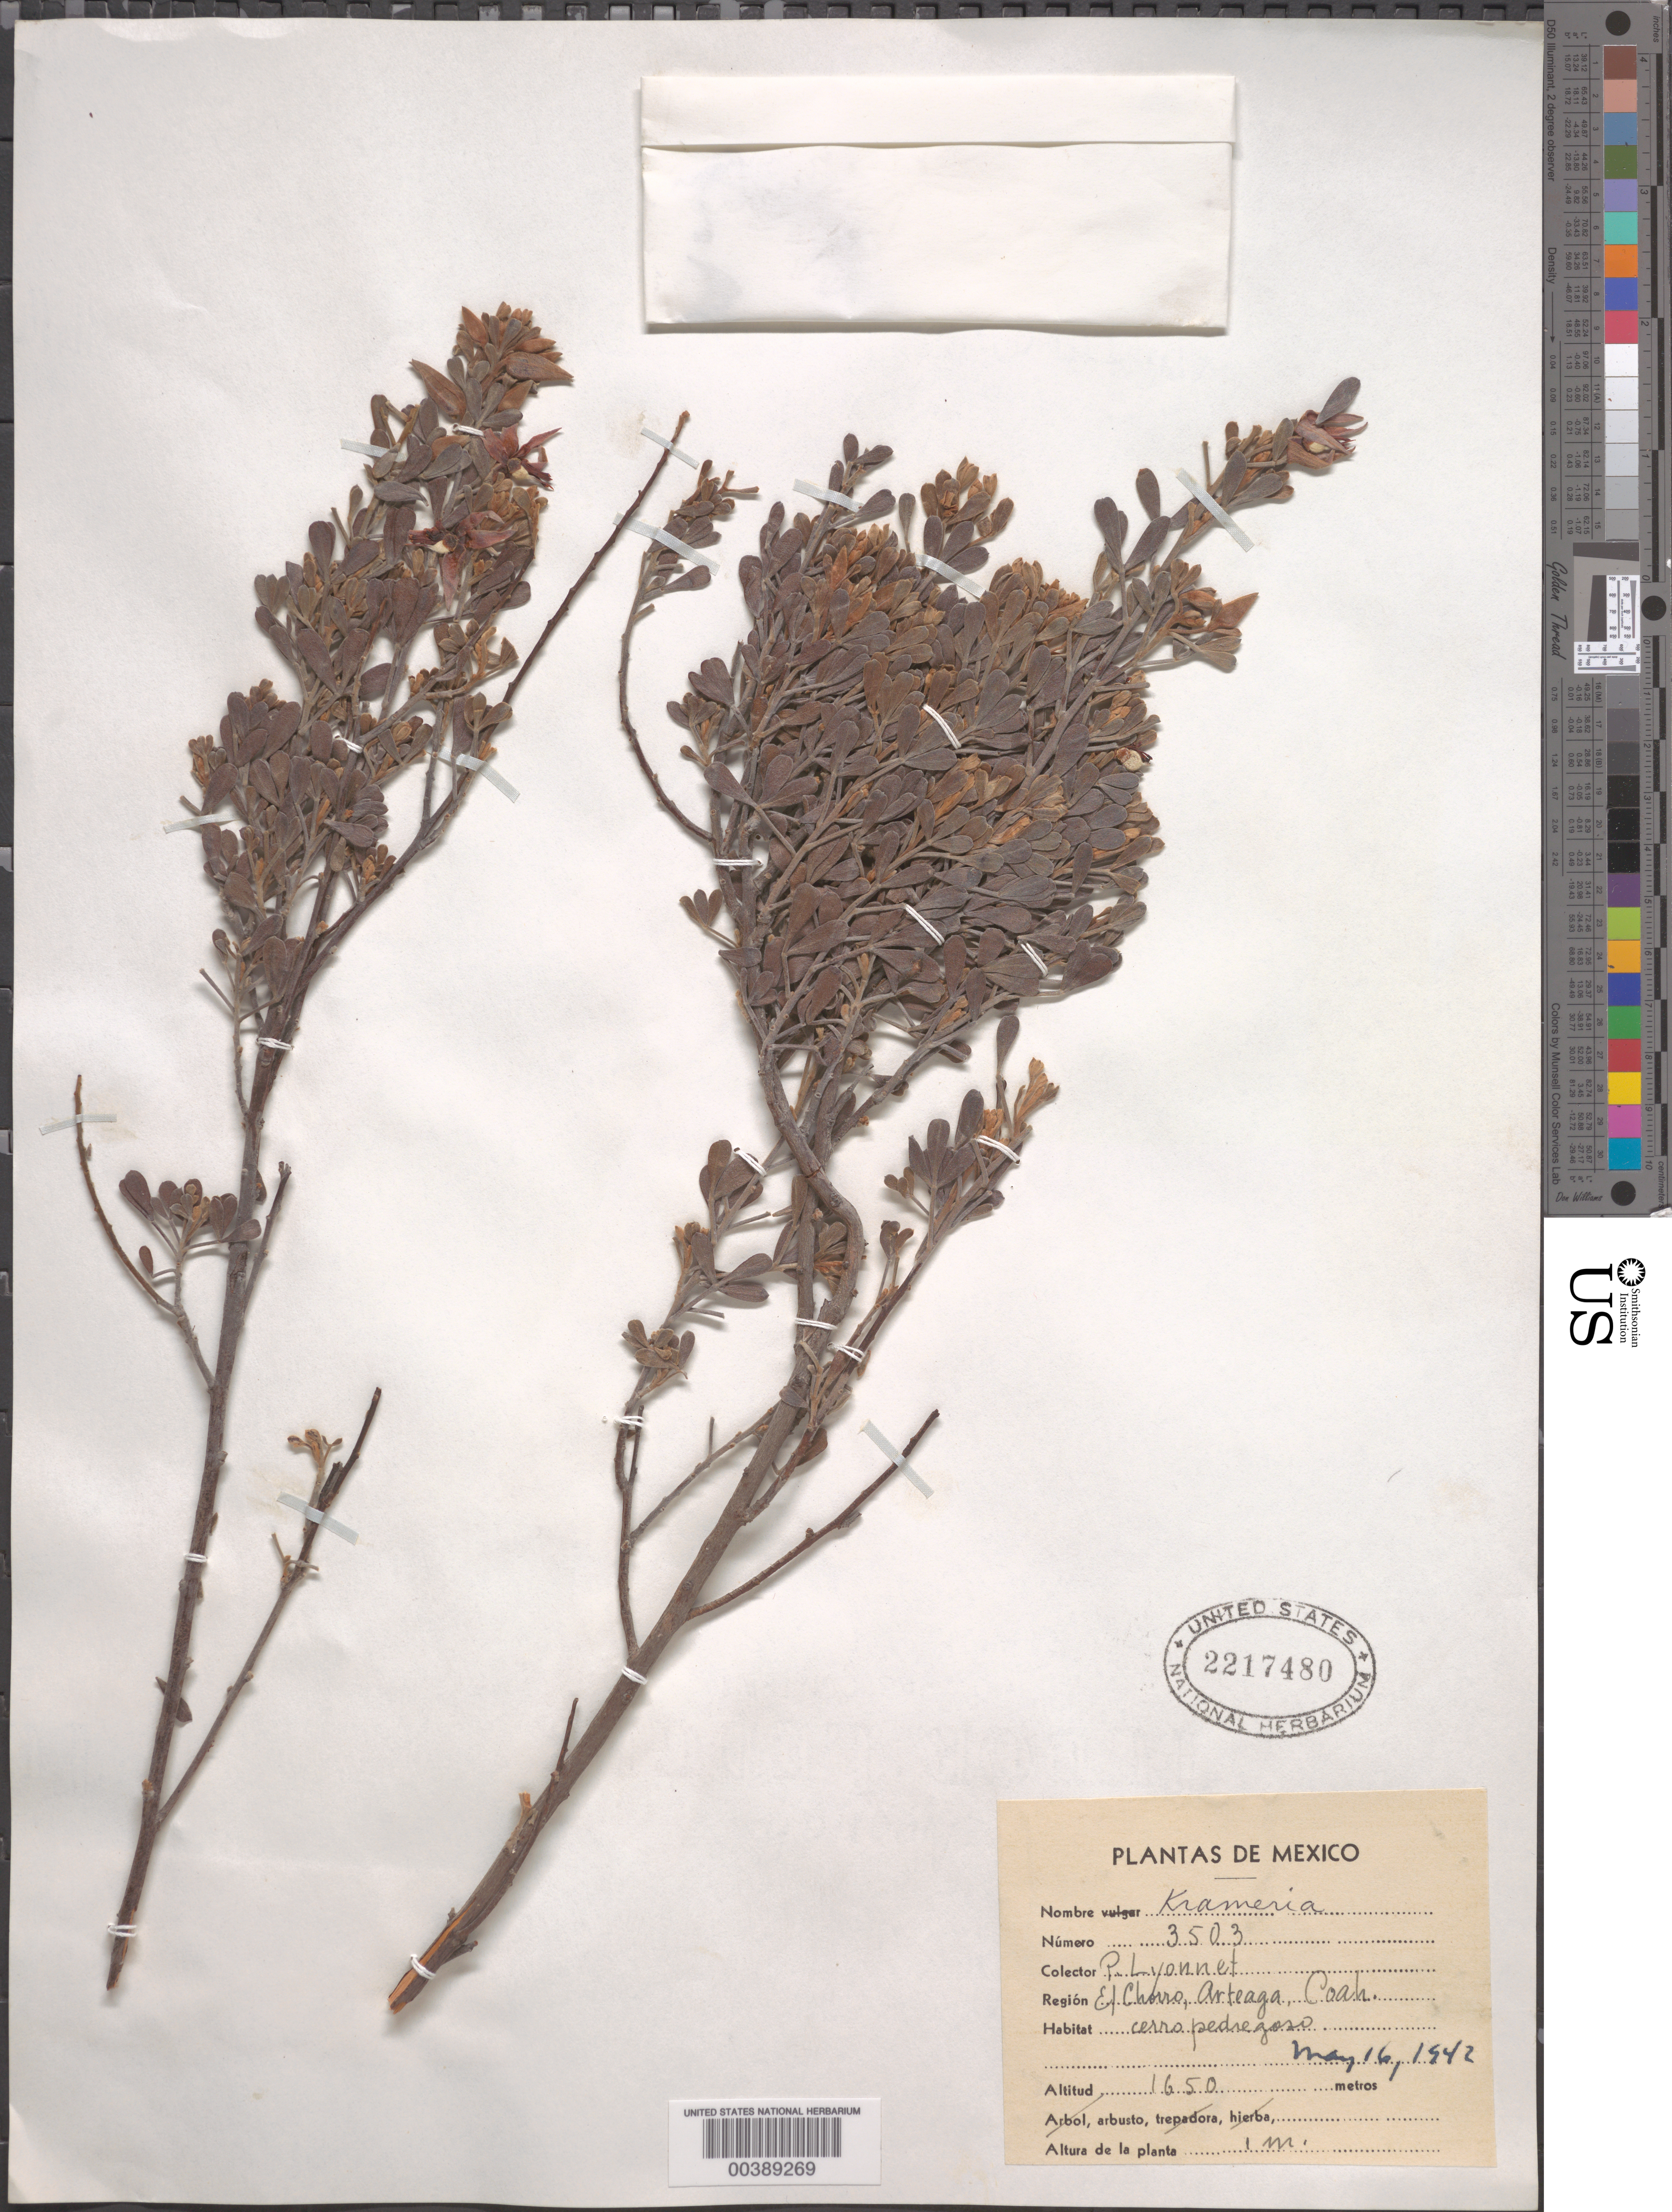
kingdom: Plantae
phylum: Tracheophyta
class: Magnoliopsida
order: Zygophyllales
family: Krameriaceae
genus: Krameria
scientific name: Krameria cytisoides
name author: Cav.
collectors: P. Lyonnet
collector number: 3503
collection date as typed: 16 May 1942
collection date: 1942-05-16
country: Mexico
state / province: Coahuila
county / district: Arteaga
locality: El Chorro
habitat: Cerro pedregoso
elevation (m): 1650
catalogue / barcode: US 2217480